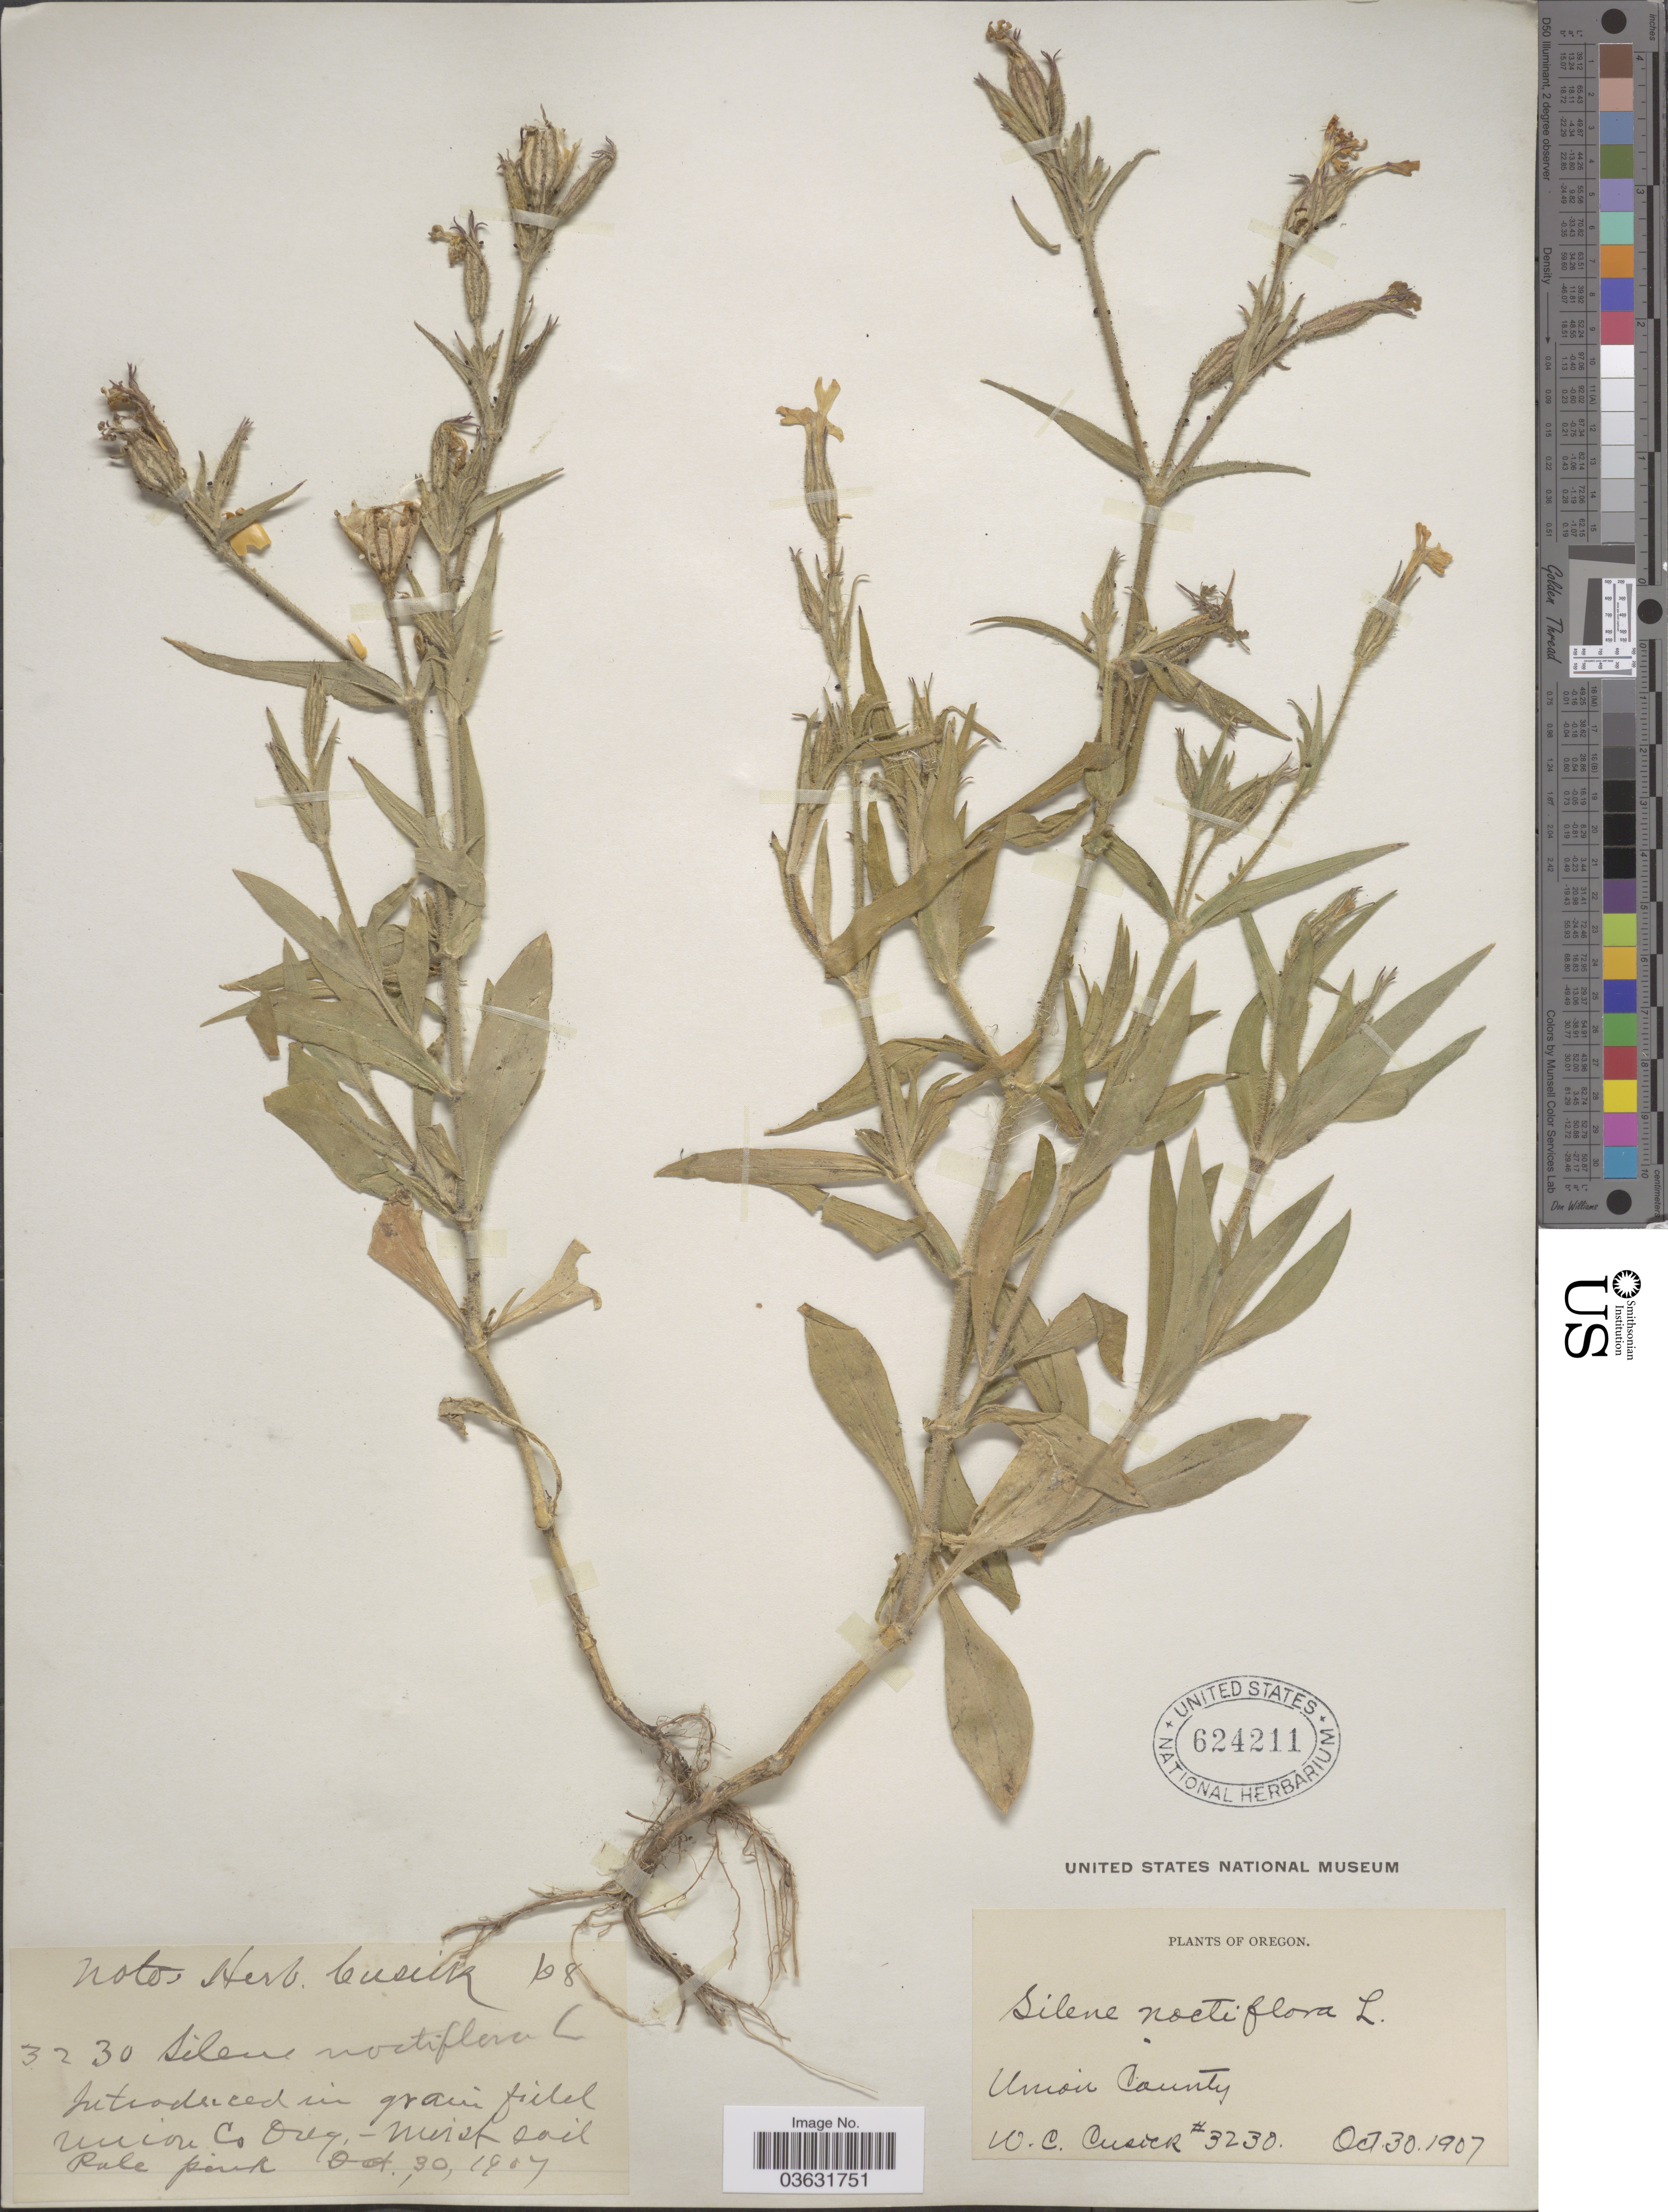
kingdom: Plantae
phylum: Tracheophyta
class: Magnoliopsida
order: Caryophyllales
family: Caryophyllaceae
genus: Silene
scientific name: Silene noctiflora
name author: L.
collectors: W. C. Cusick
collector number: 3230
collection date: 1907-10-30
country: United States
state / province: Oregon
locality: Union County.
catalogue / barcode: US 624211